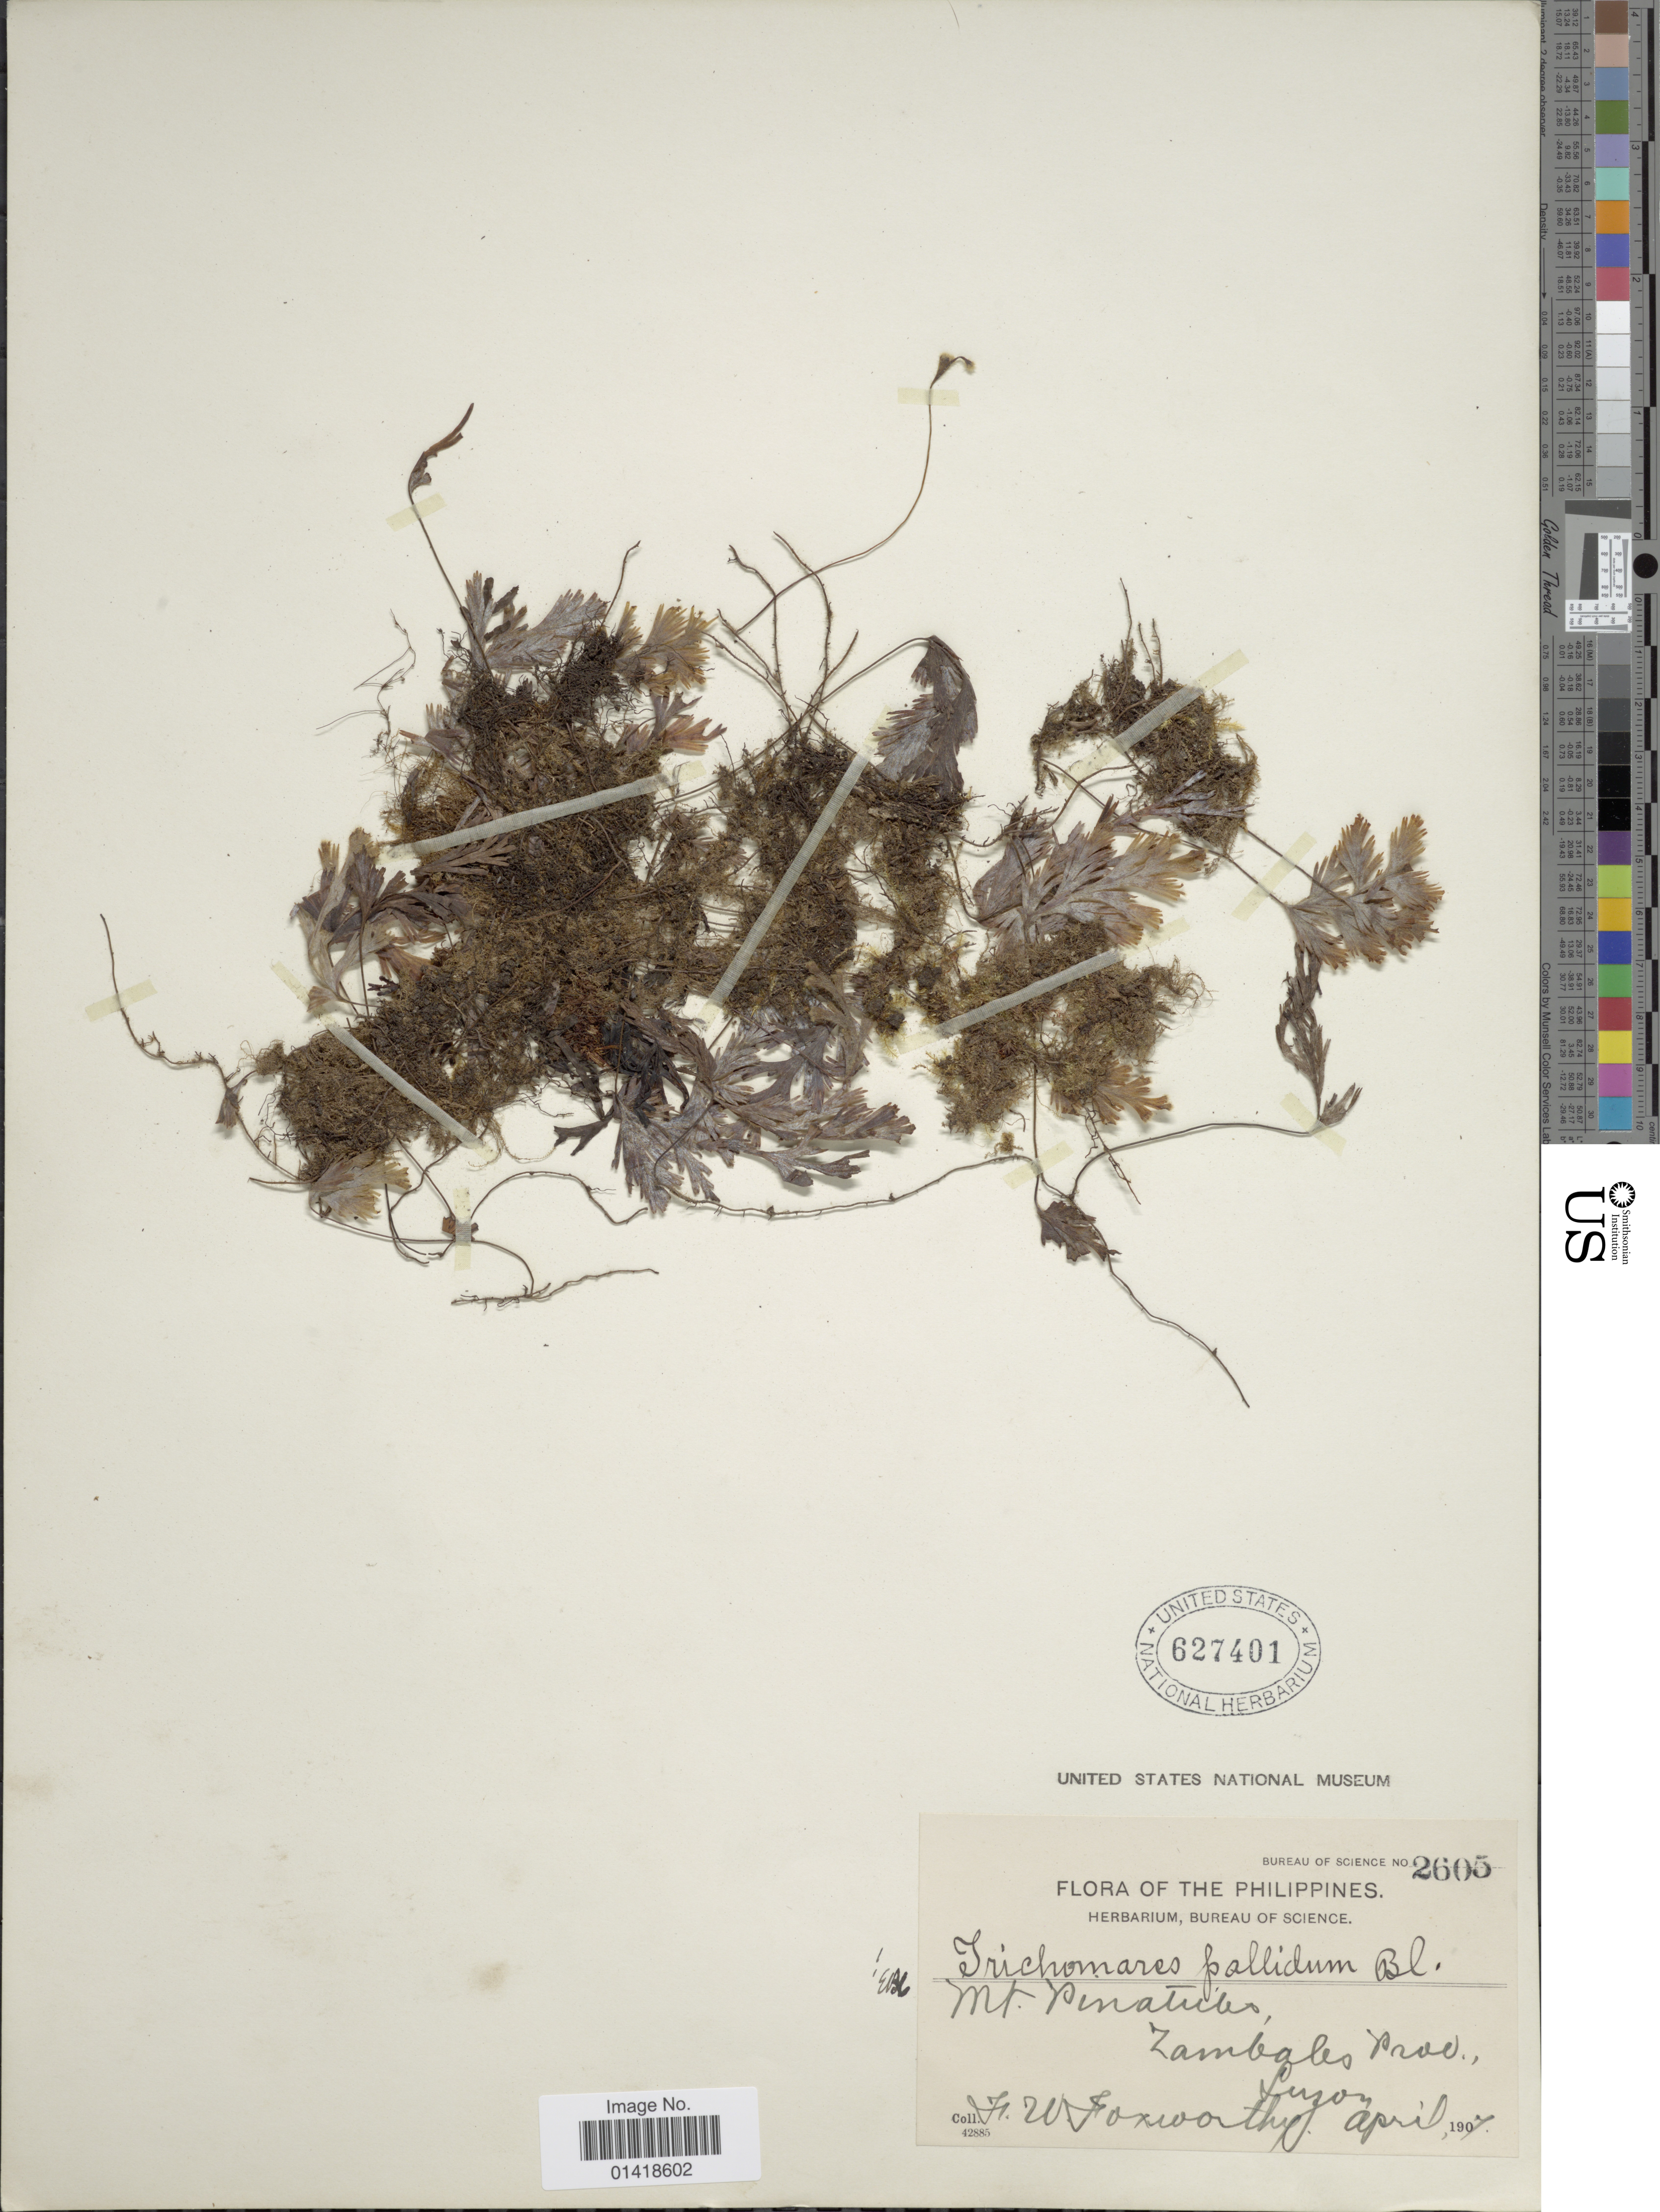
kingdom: Plantae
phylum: Tracheophyta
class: Polypodiopsida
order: Hymenophyllales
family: Hymenophyllaceae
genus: Hymenophyllum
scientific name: Hymenophyllum pallidum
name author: (Blume) Ebihara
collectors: F. W. Foxworthy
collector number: Bureau of Science 2605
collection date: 1907-04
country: Philippines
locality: The Philippines. Mt. Pinatleo. Zambales Prov. Luzon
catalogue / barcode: US 627401